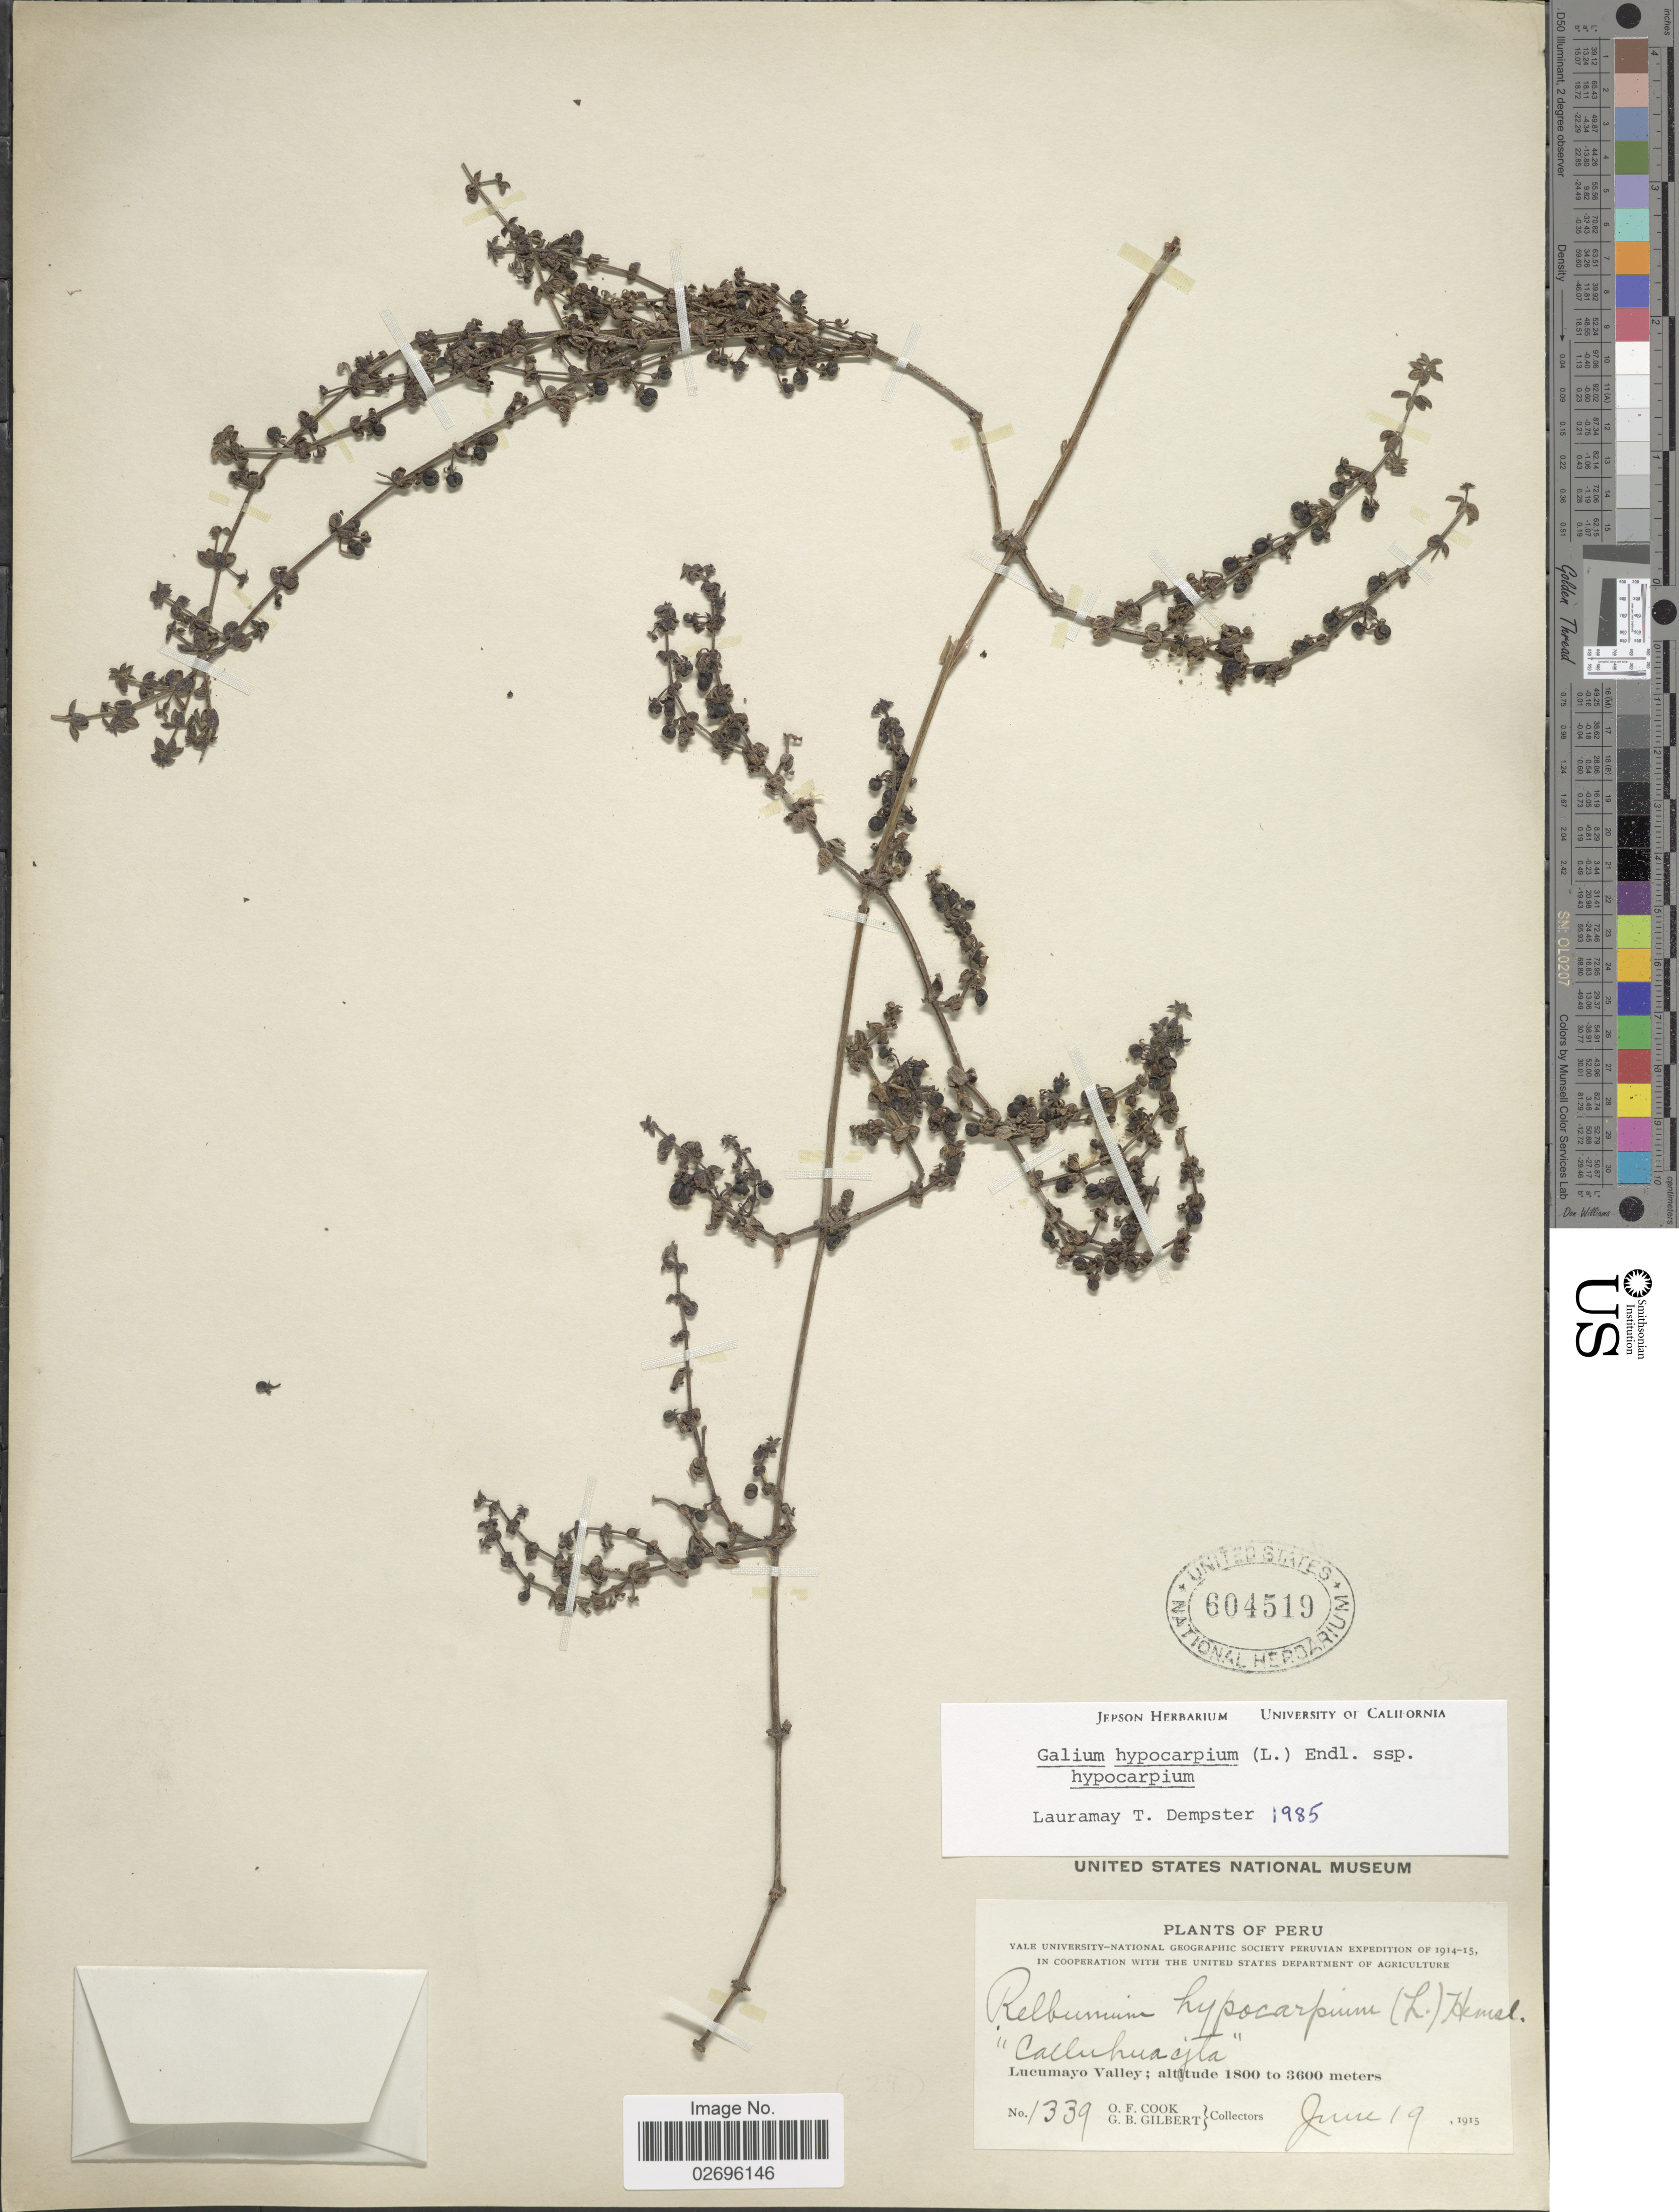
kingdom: Plantae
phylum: Tracheophyta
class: Magnoliopsida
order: Gentianales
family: Rubiaceae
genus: Galium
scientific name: Galium hypocarpium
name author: (L.) Endl. ex Griseb.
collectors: O. F. Cook & G. B. Gilbert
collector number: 1339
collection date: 1915-06-19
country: Peru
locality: Calluhuacjta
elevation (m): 1800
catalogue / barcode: US 604519